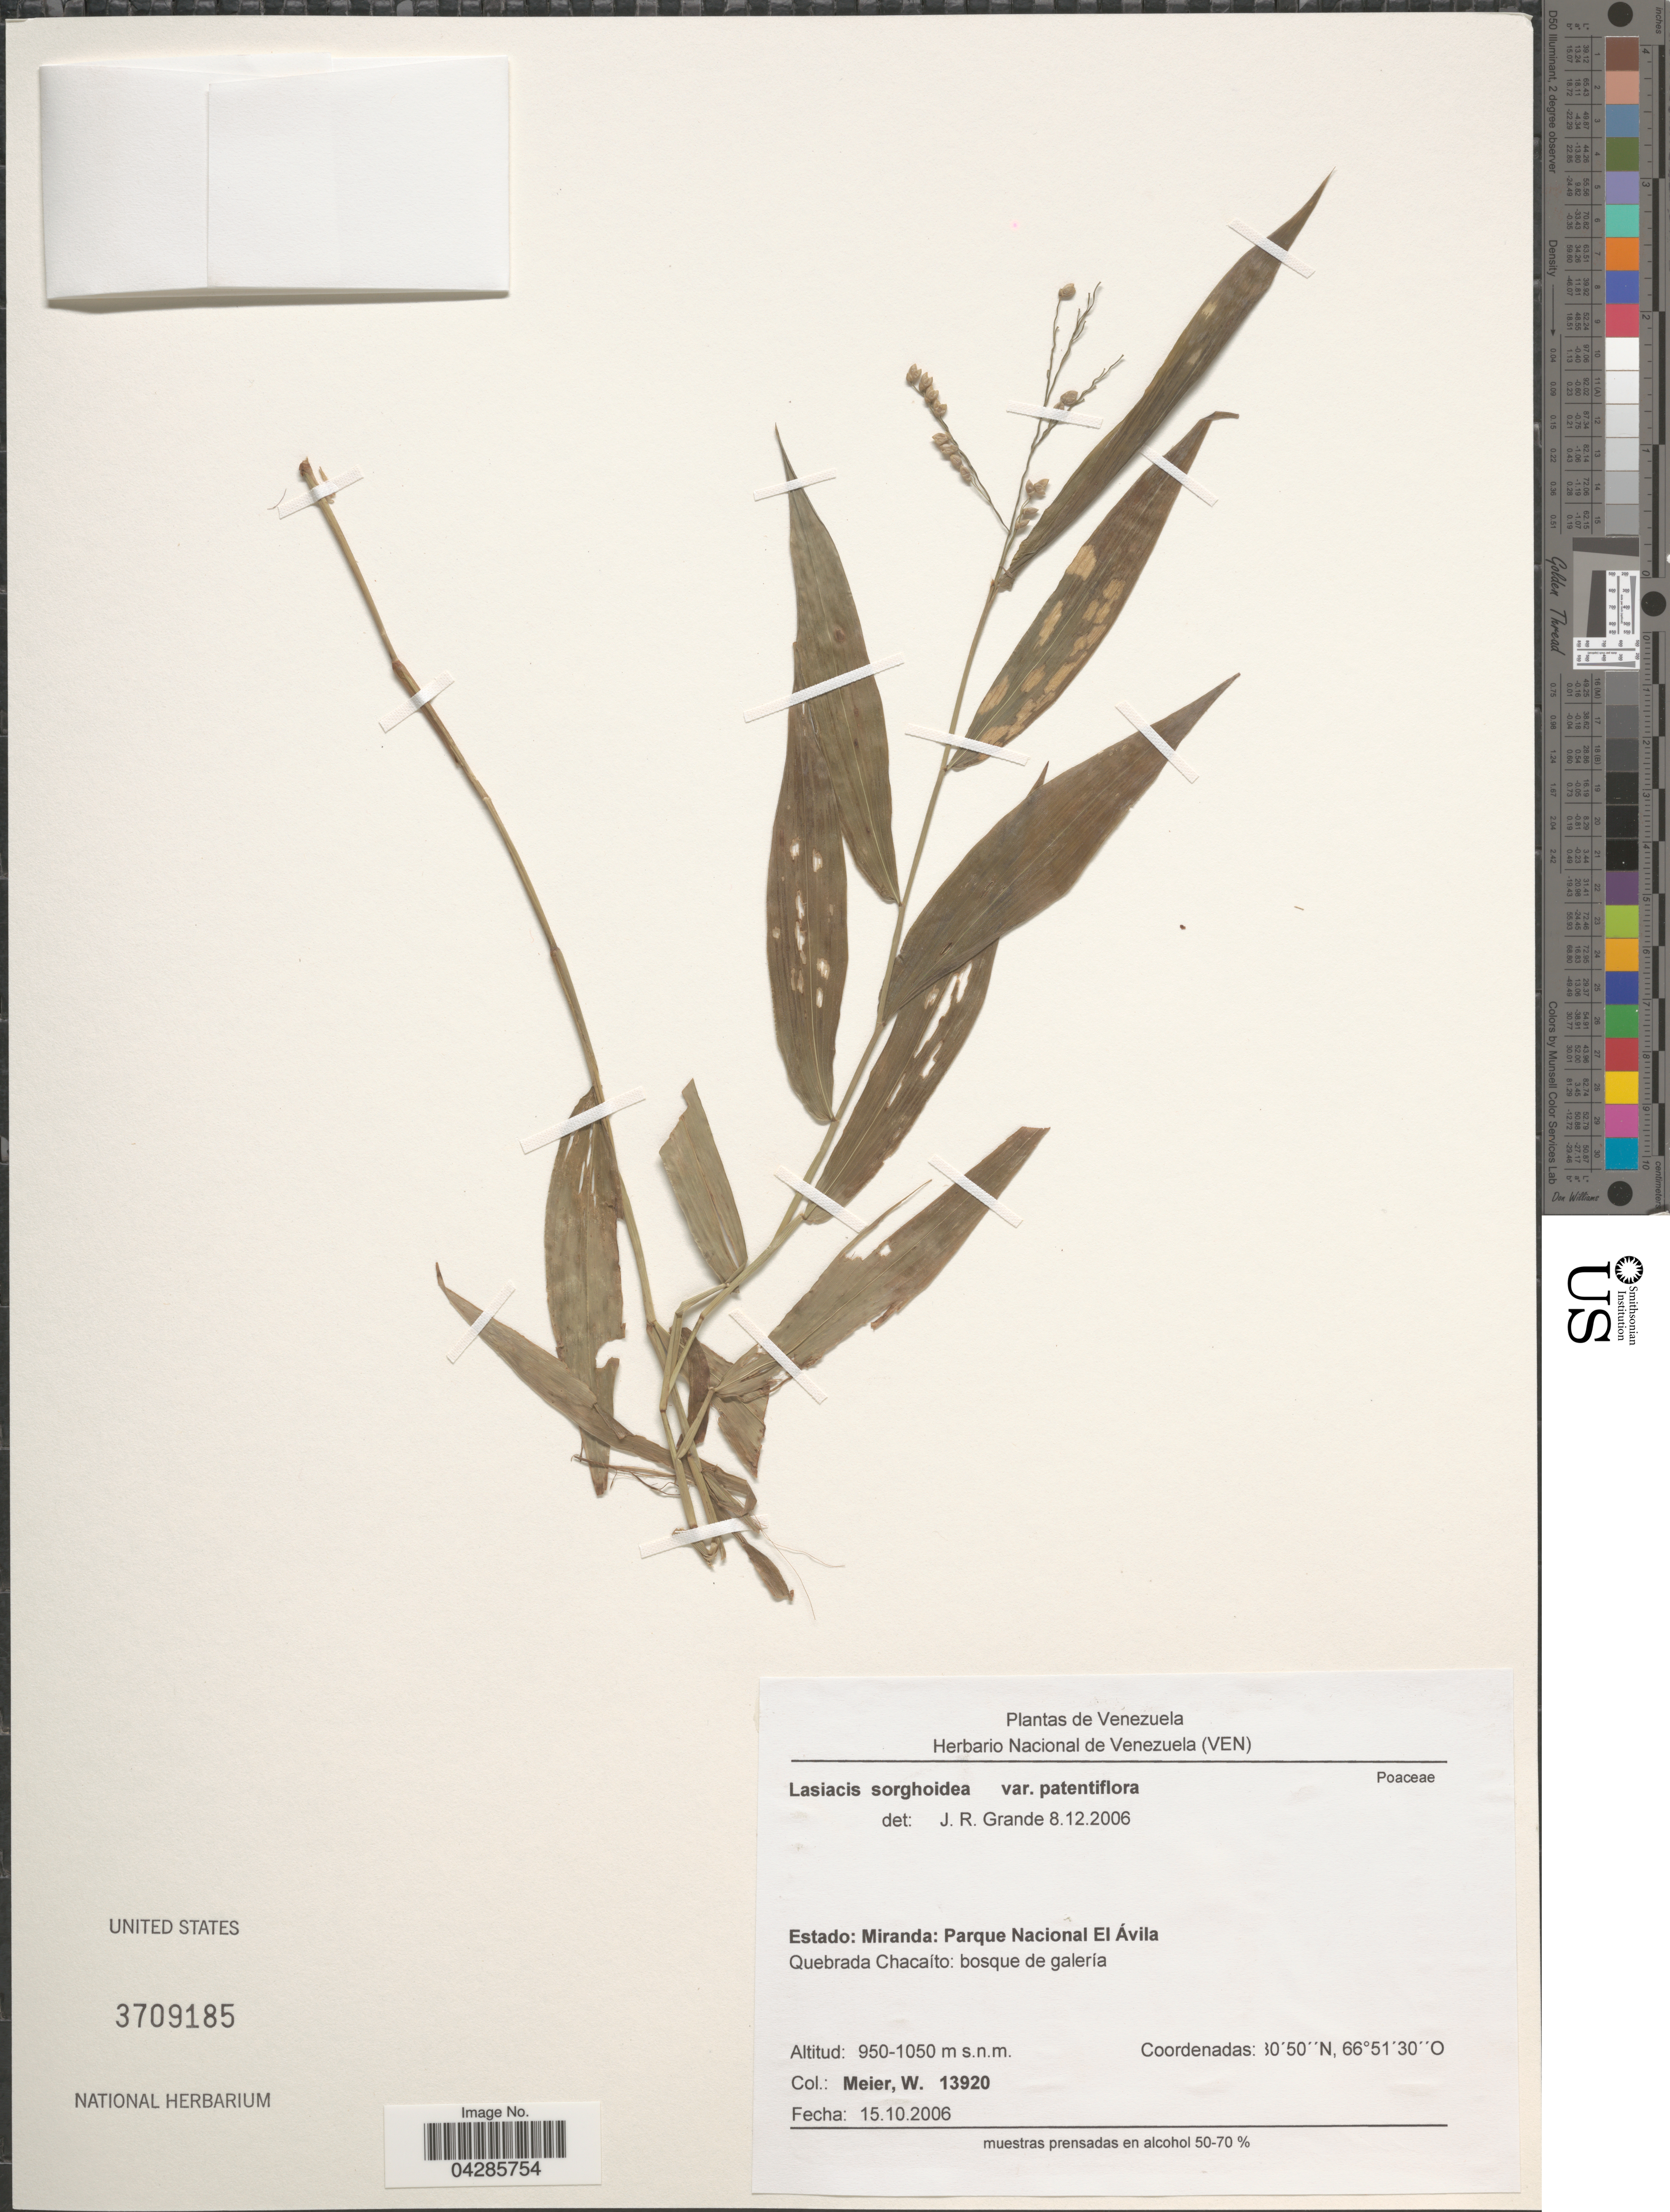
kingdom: Plantae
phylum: Tracheophyta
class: Liliopsida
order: Poales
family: Poaceae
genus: Lasiacis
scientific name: Lasiacis sorghoidea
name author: (Desv. ex Ham.) Hitchc. & Chase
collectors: W. Meier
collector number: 13920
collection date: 2006-10-15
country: Venezuela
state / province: Miranda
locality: Estado: Miranda: Parque Nacional El Ávila. Quebrada Chacaíto: bosque de galería.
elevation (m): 950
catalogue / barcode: US 3709185